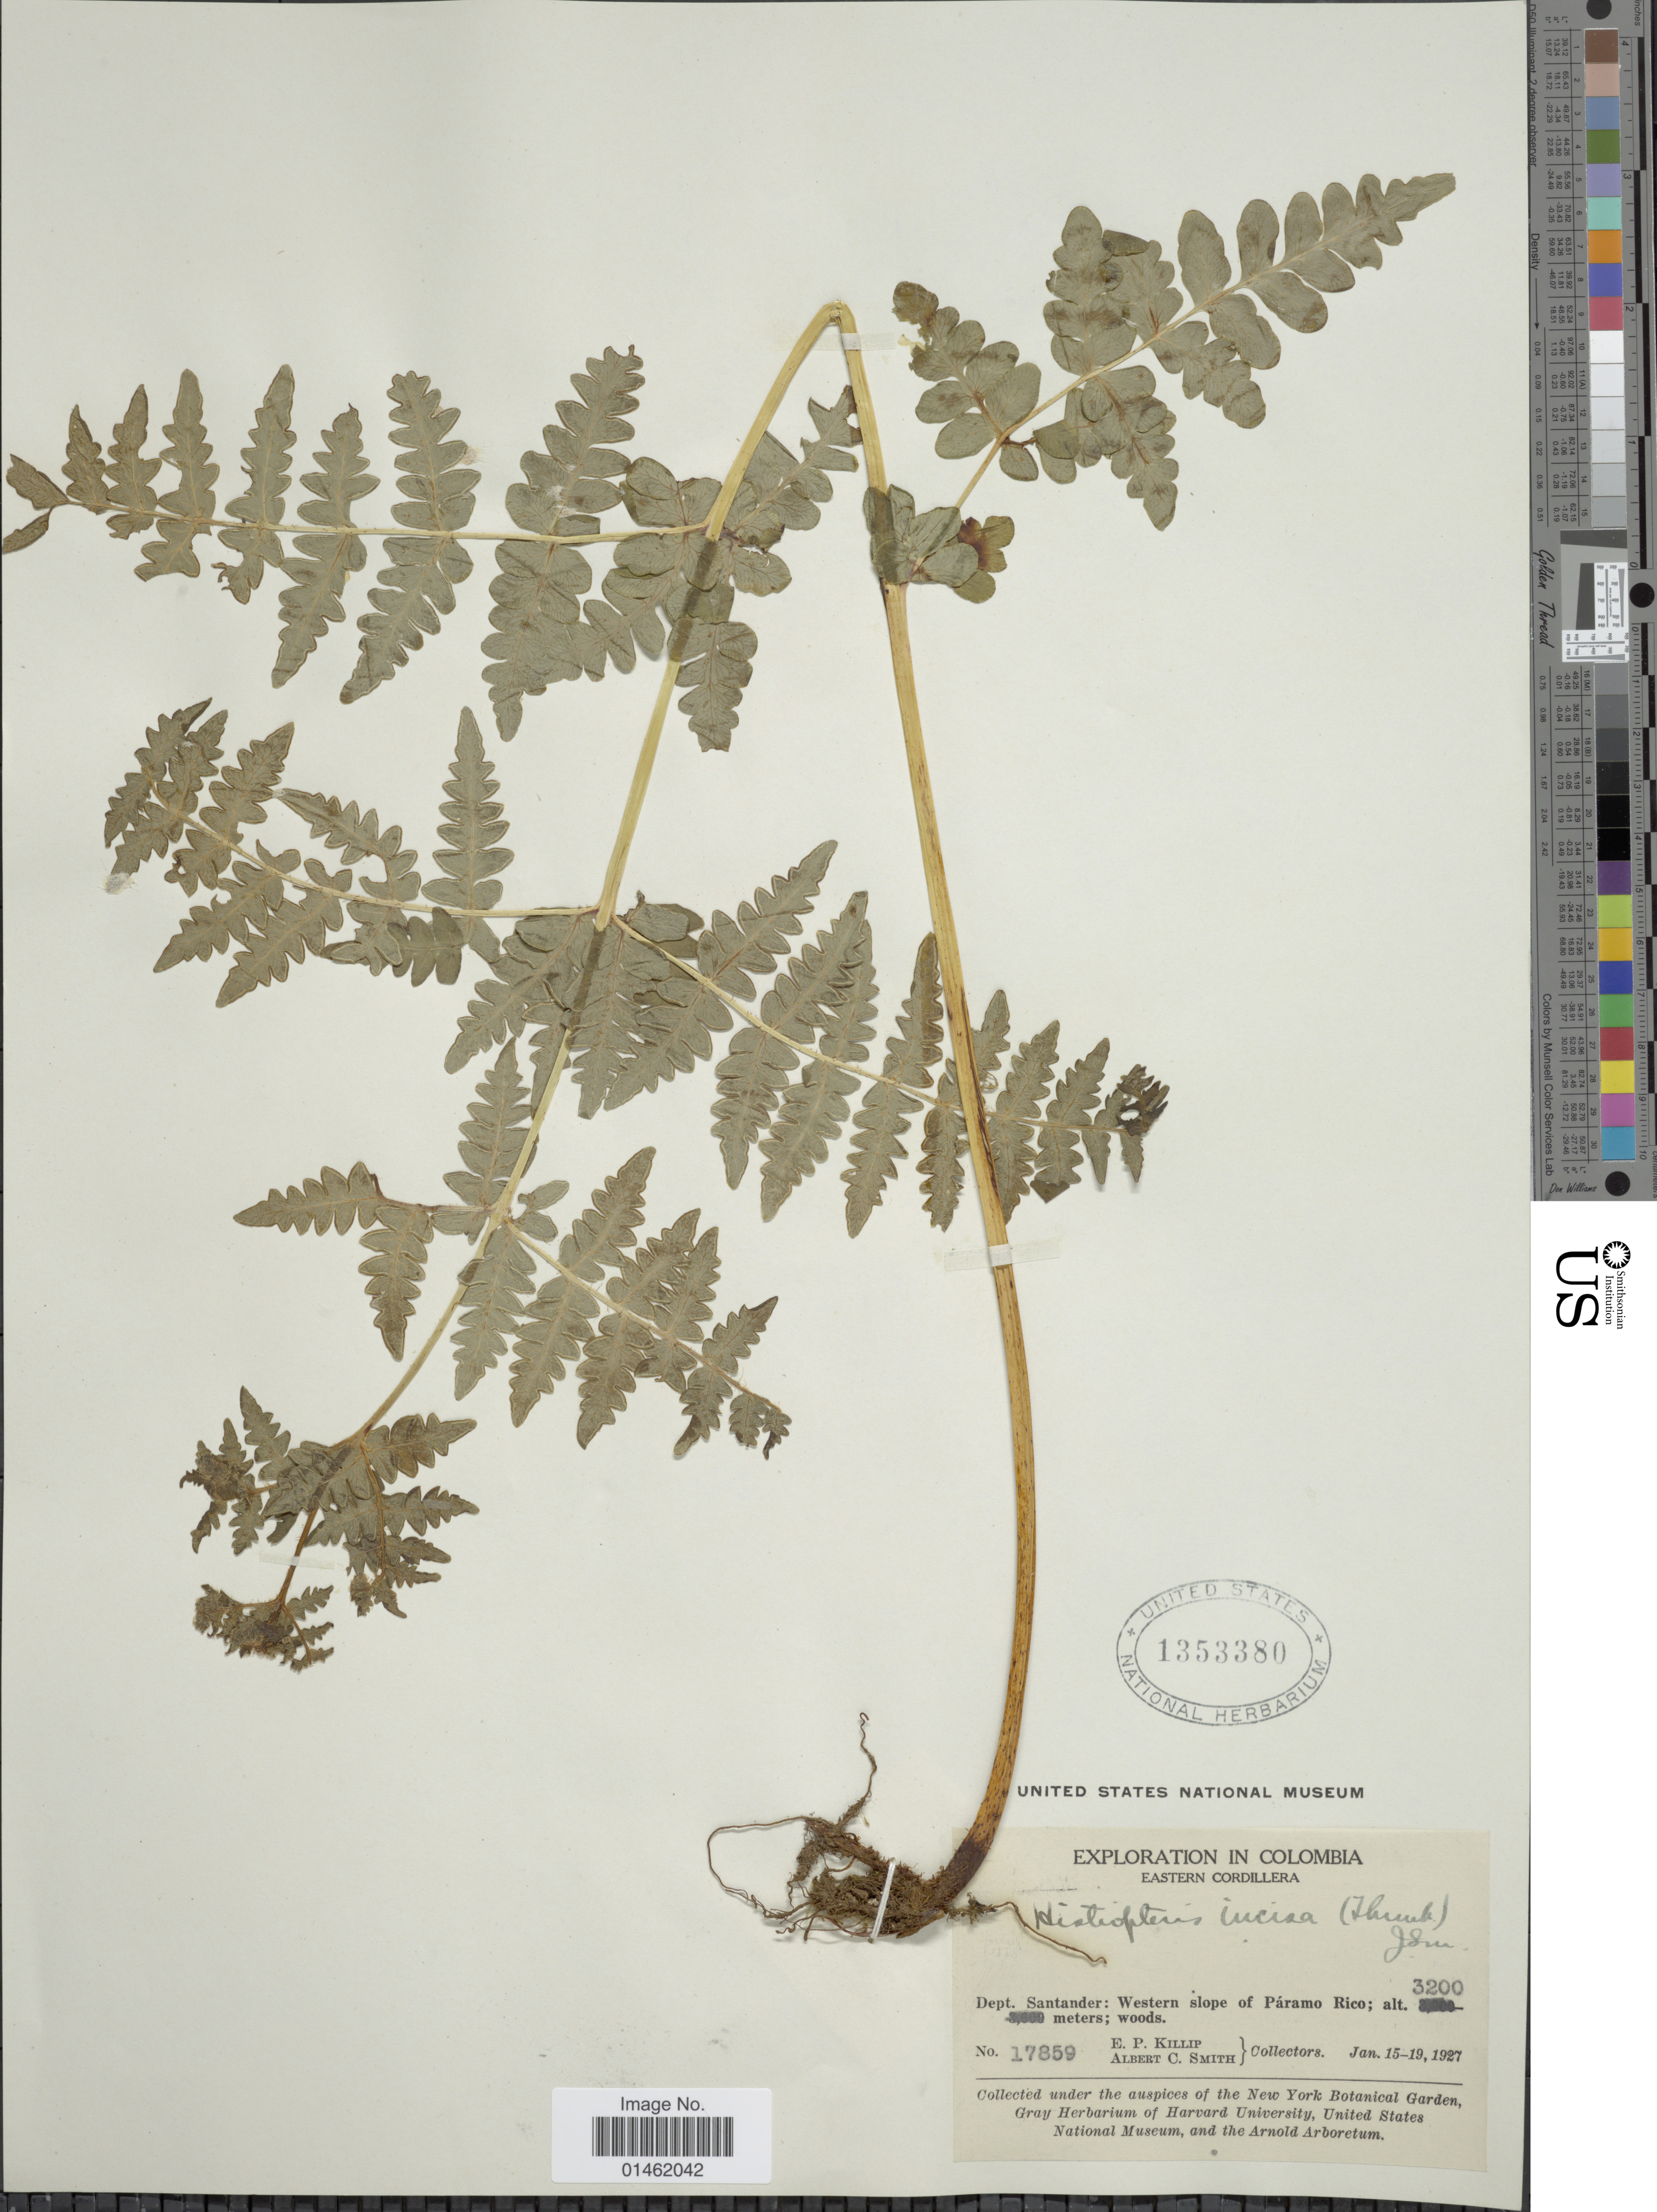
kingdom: Plantae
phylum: Tracheophyta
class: Polypodiopsida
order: Polypodiales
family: Dennstaedtiaceae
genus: Histiopteris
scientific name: Histiopteris incisa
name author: (Thunb.) J. Sm.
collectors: E. P. Killip & A. C. Smith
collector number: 17859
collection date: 1927-01-15/1927-01-19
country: Colombia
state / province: Santander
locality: Eastern Cordilleras, Dept. Santander: Western Slope of Páramo Rico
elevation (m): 3200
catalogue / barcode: US 1353380